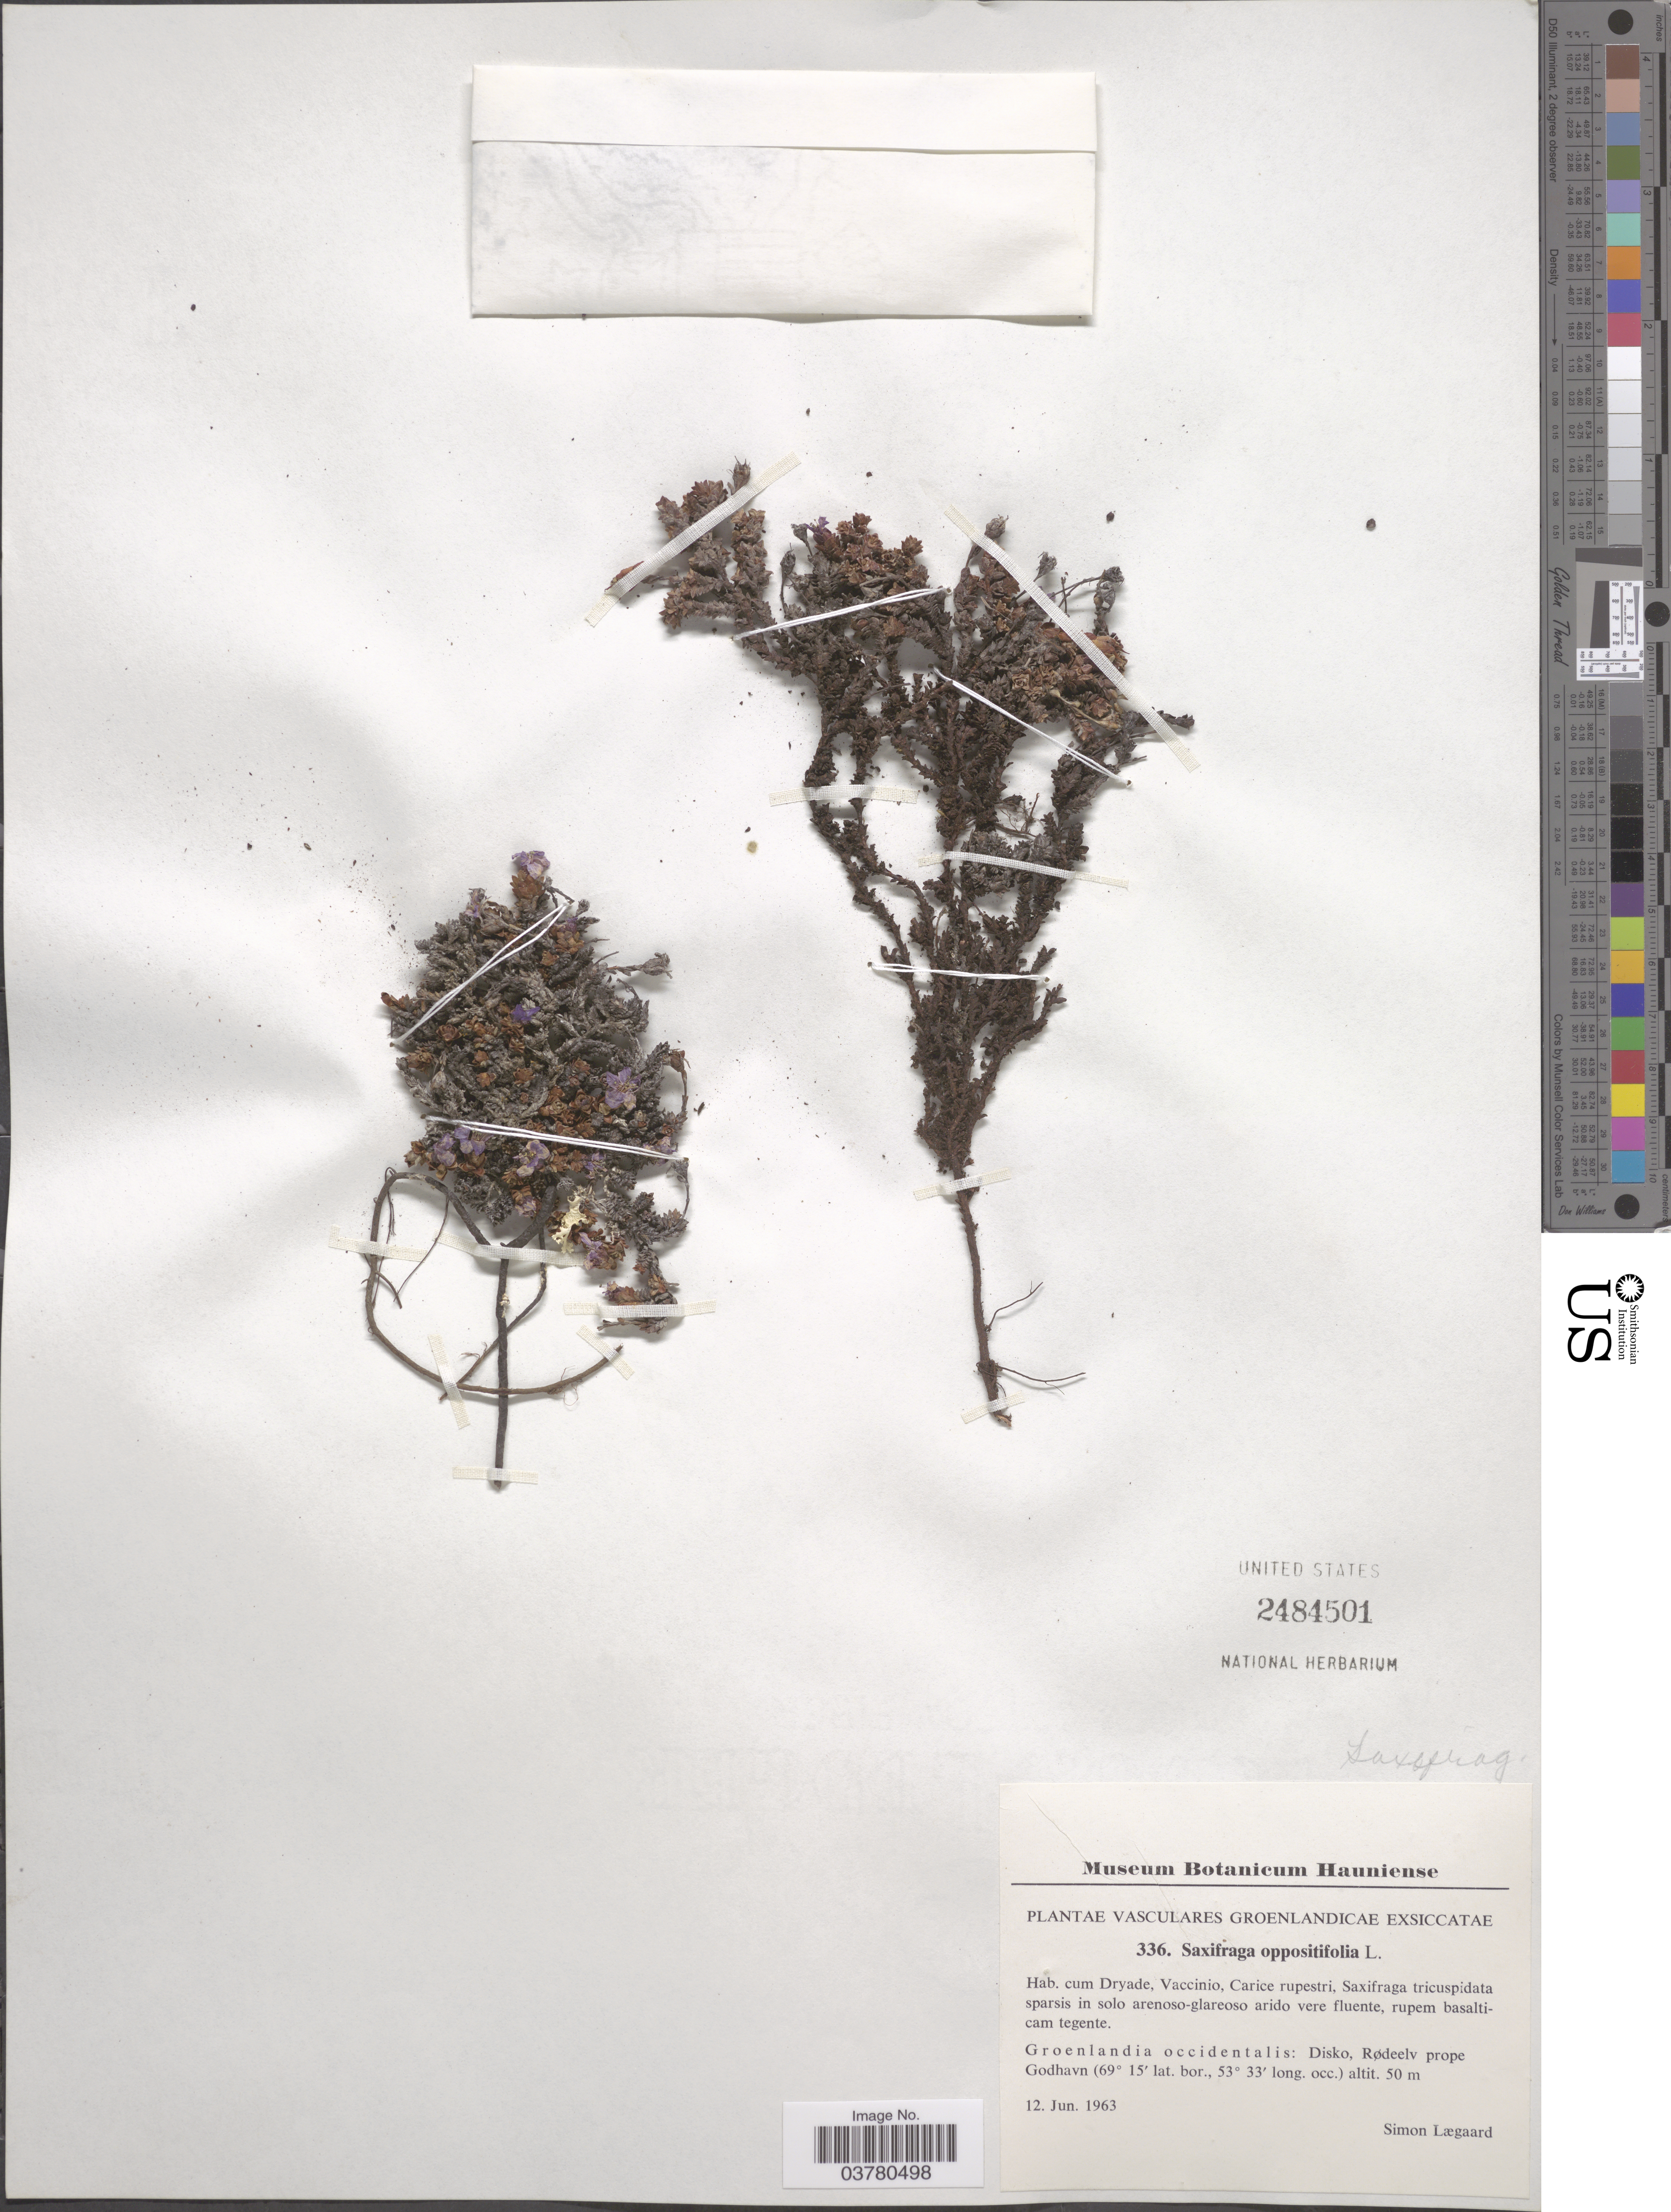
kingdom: Plantae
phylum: Tracheophyta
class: Magnoliopsida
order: Saxifragales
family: Saxifragaceae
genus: Saxifraga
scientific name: Saxifraga oppositifolia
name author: L.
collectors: S. Lægaard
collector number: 336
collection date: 1963-06-12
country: Greenland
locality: Groenlandicae. Groenlandia occidentalis: Disko, Rødeelv prope Godhavn.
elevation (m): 50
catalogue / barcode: US 2484501